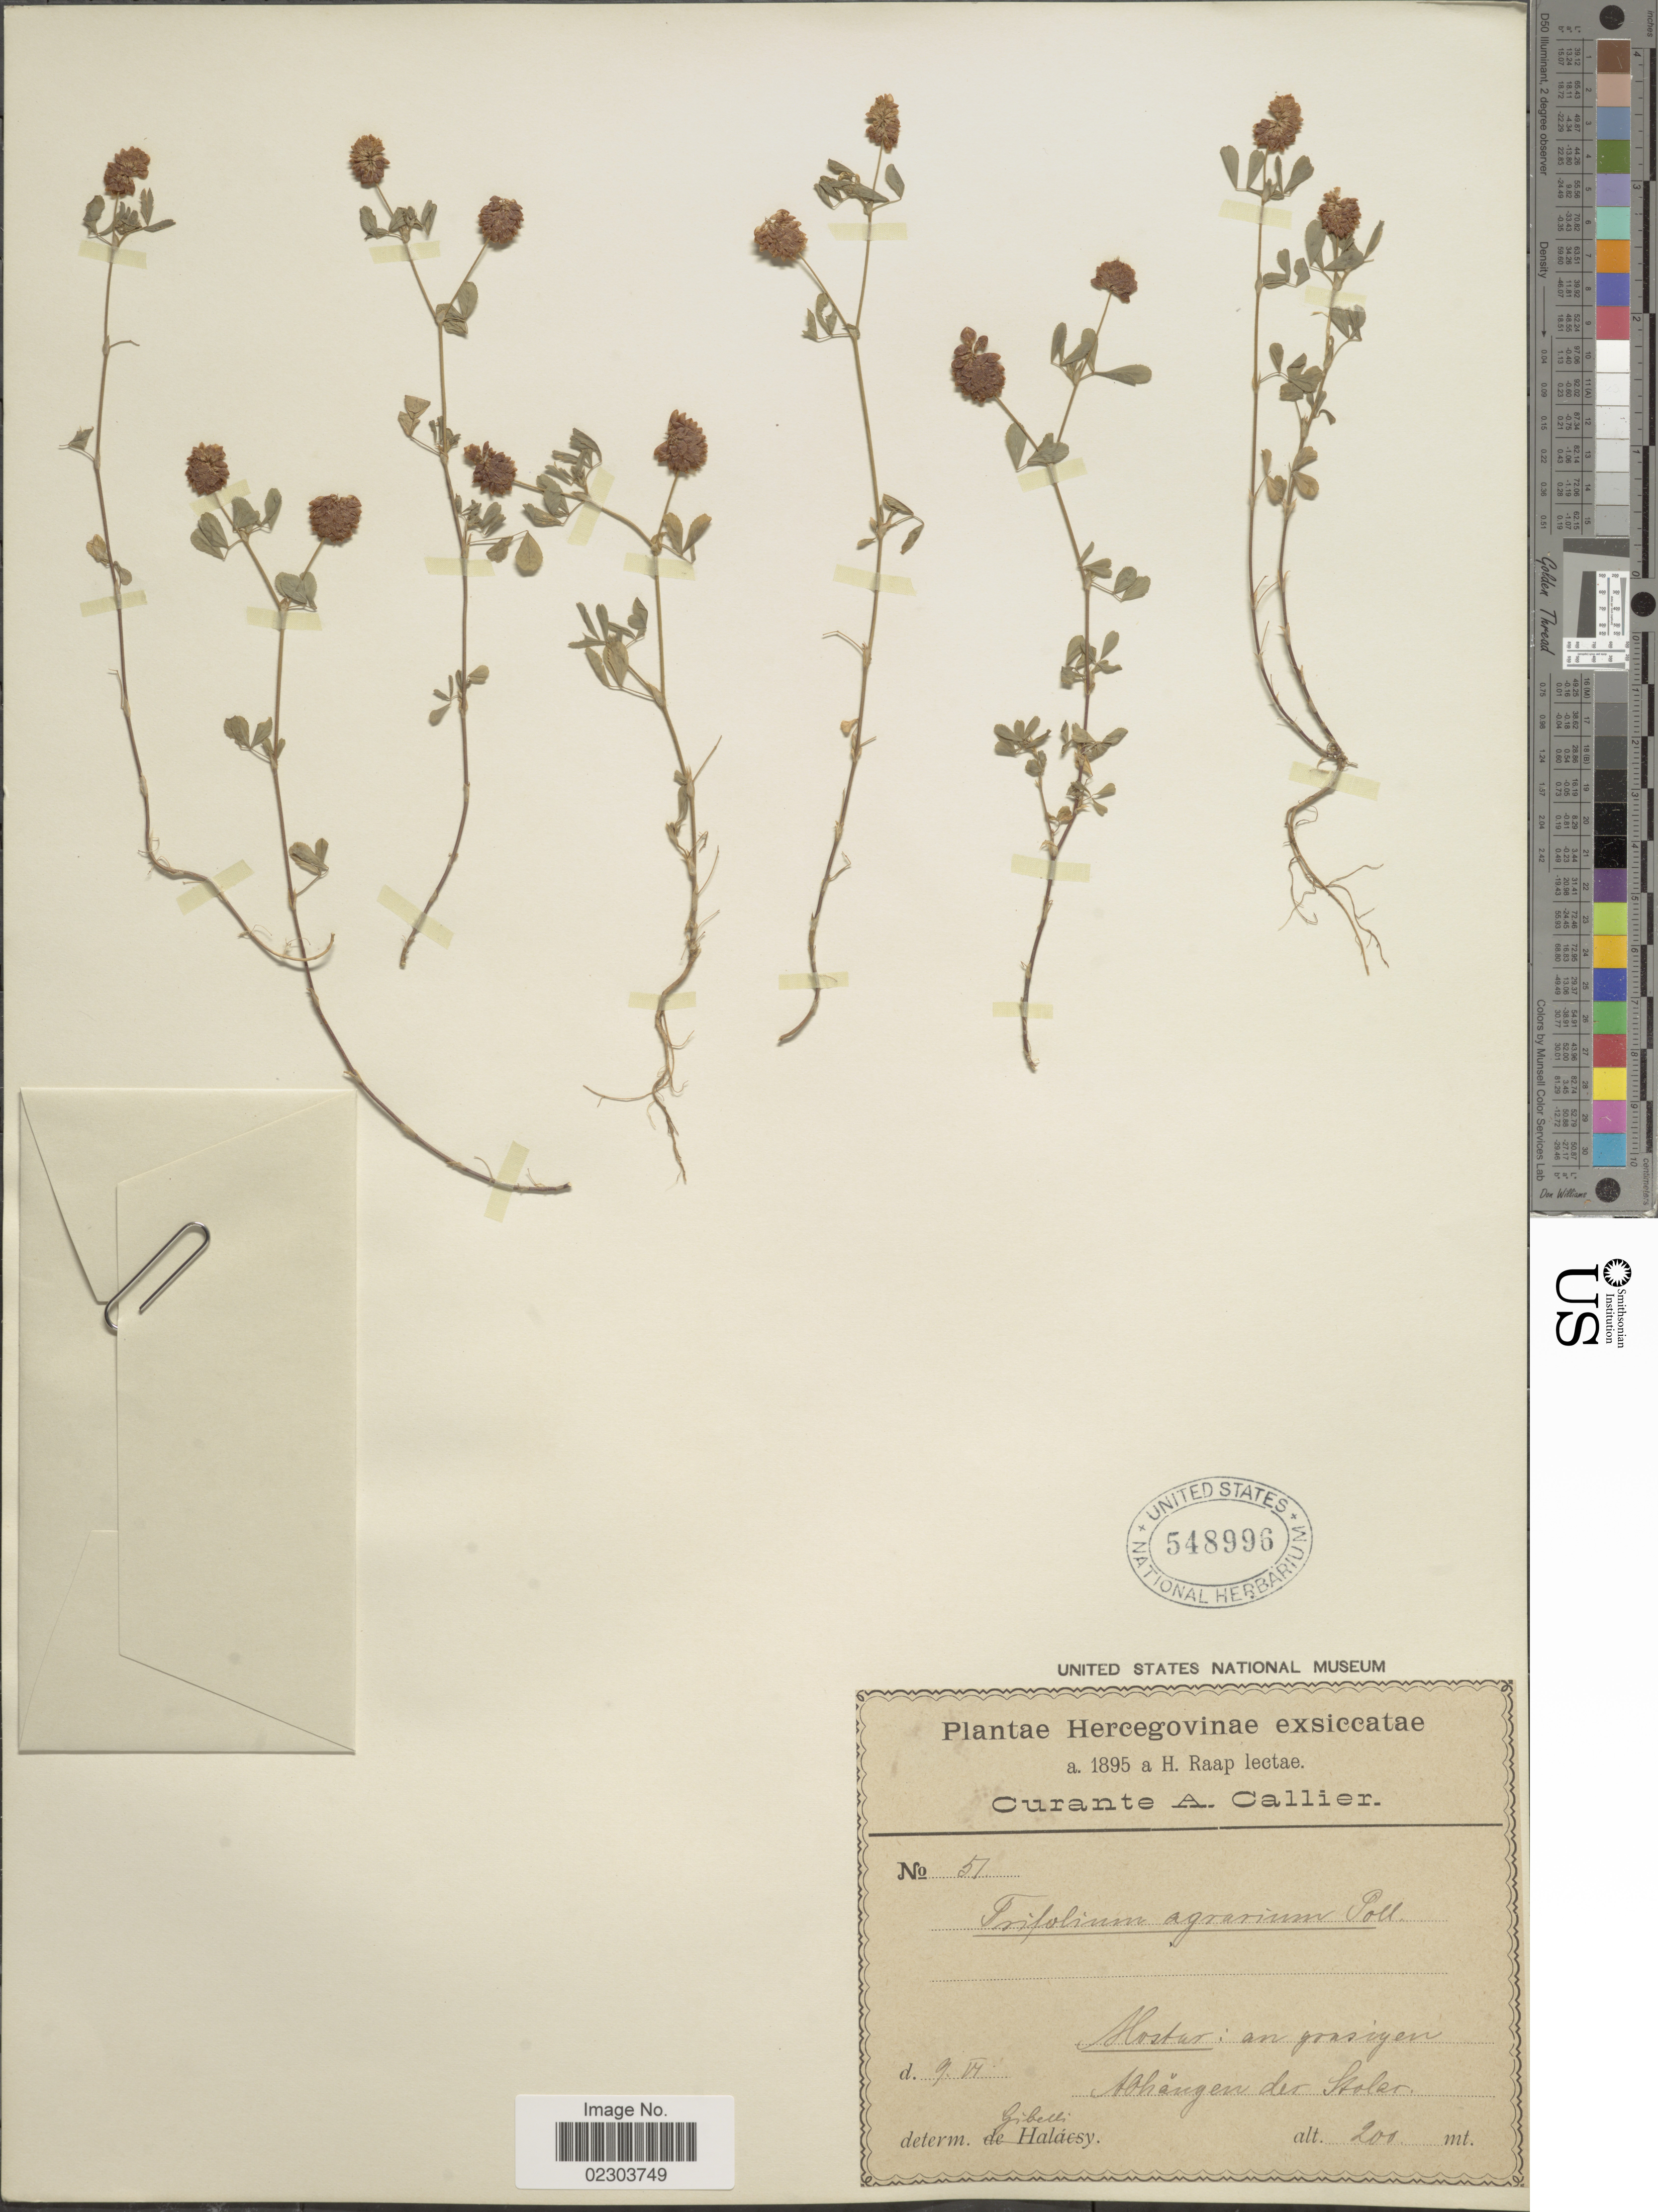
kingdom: Plantae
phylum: Tracheophyta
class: Magnoliopsida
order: Fabales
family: Fabaceae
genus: Trifolium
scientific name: Trifolium agrarium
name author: L.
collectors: H. Raap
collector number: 51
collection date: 1895-06-09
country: Bosnia and Herzegovina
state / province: Federation of B&H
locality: Mostar: au grasingen Abhangen der Stolac [interpreted]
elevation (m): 200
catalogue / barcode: US 548996